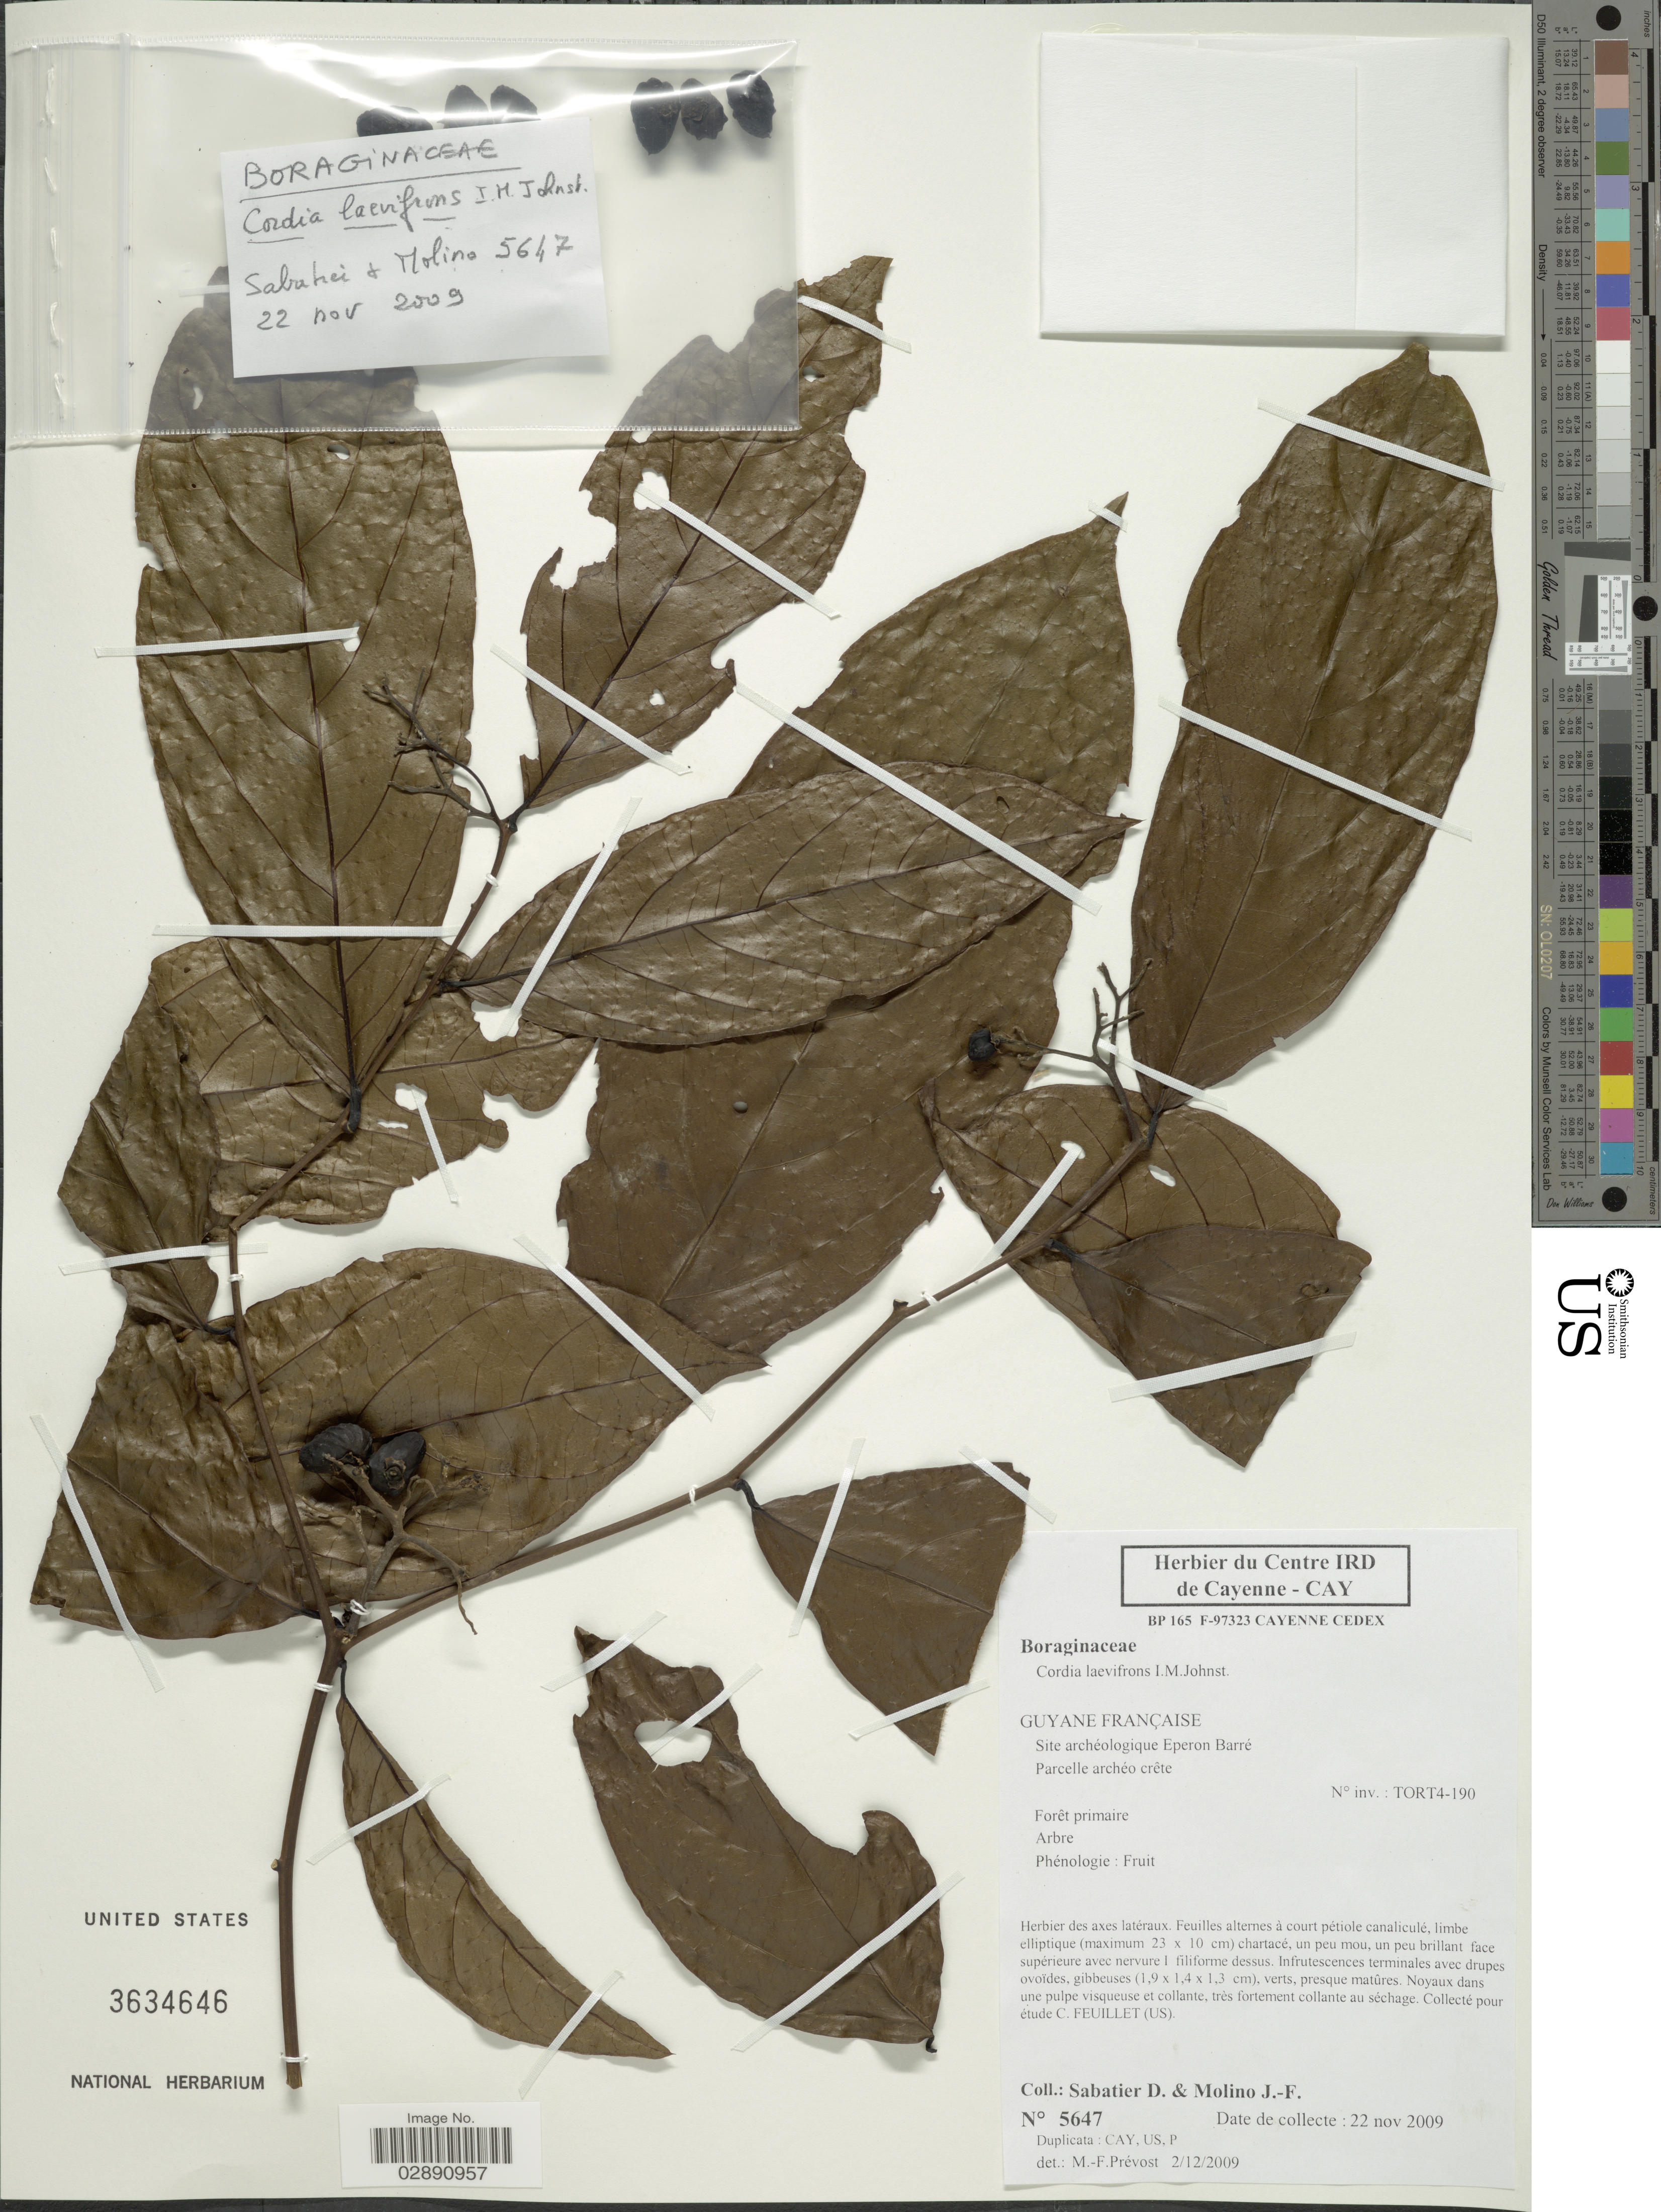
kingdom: Plantae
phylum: Tracheophyta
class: Magnoliopsida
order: Boraginales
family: Cordiaceae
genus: Cordia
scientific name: Cordia laevifrons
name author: I.M. Johnst.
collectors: D. Sabatier & J. Molino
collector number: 5647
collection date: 2009-11-22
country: French Guiana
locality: Guyane Française. Site archéologique Eperon Barré.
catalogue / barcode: US 3634646